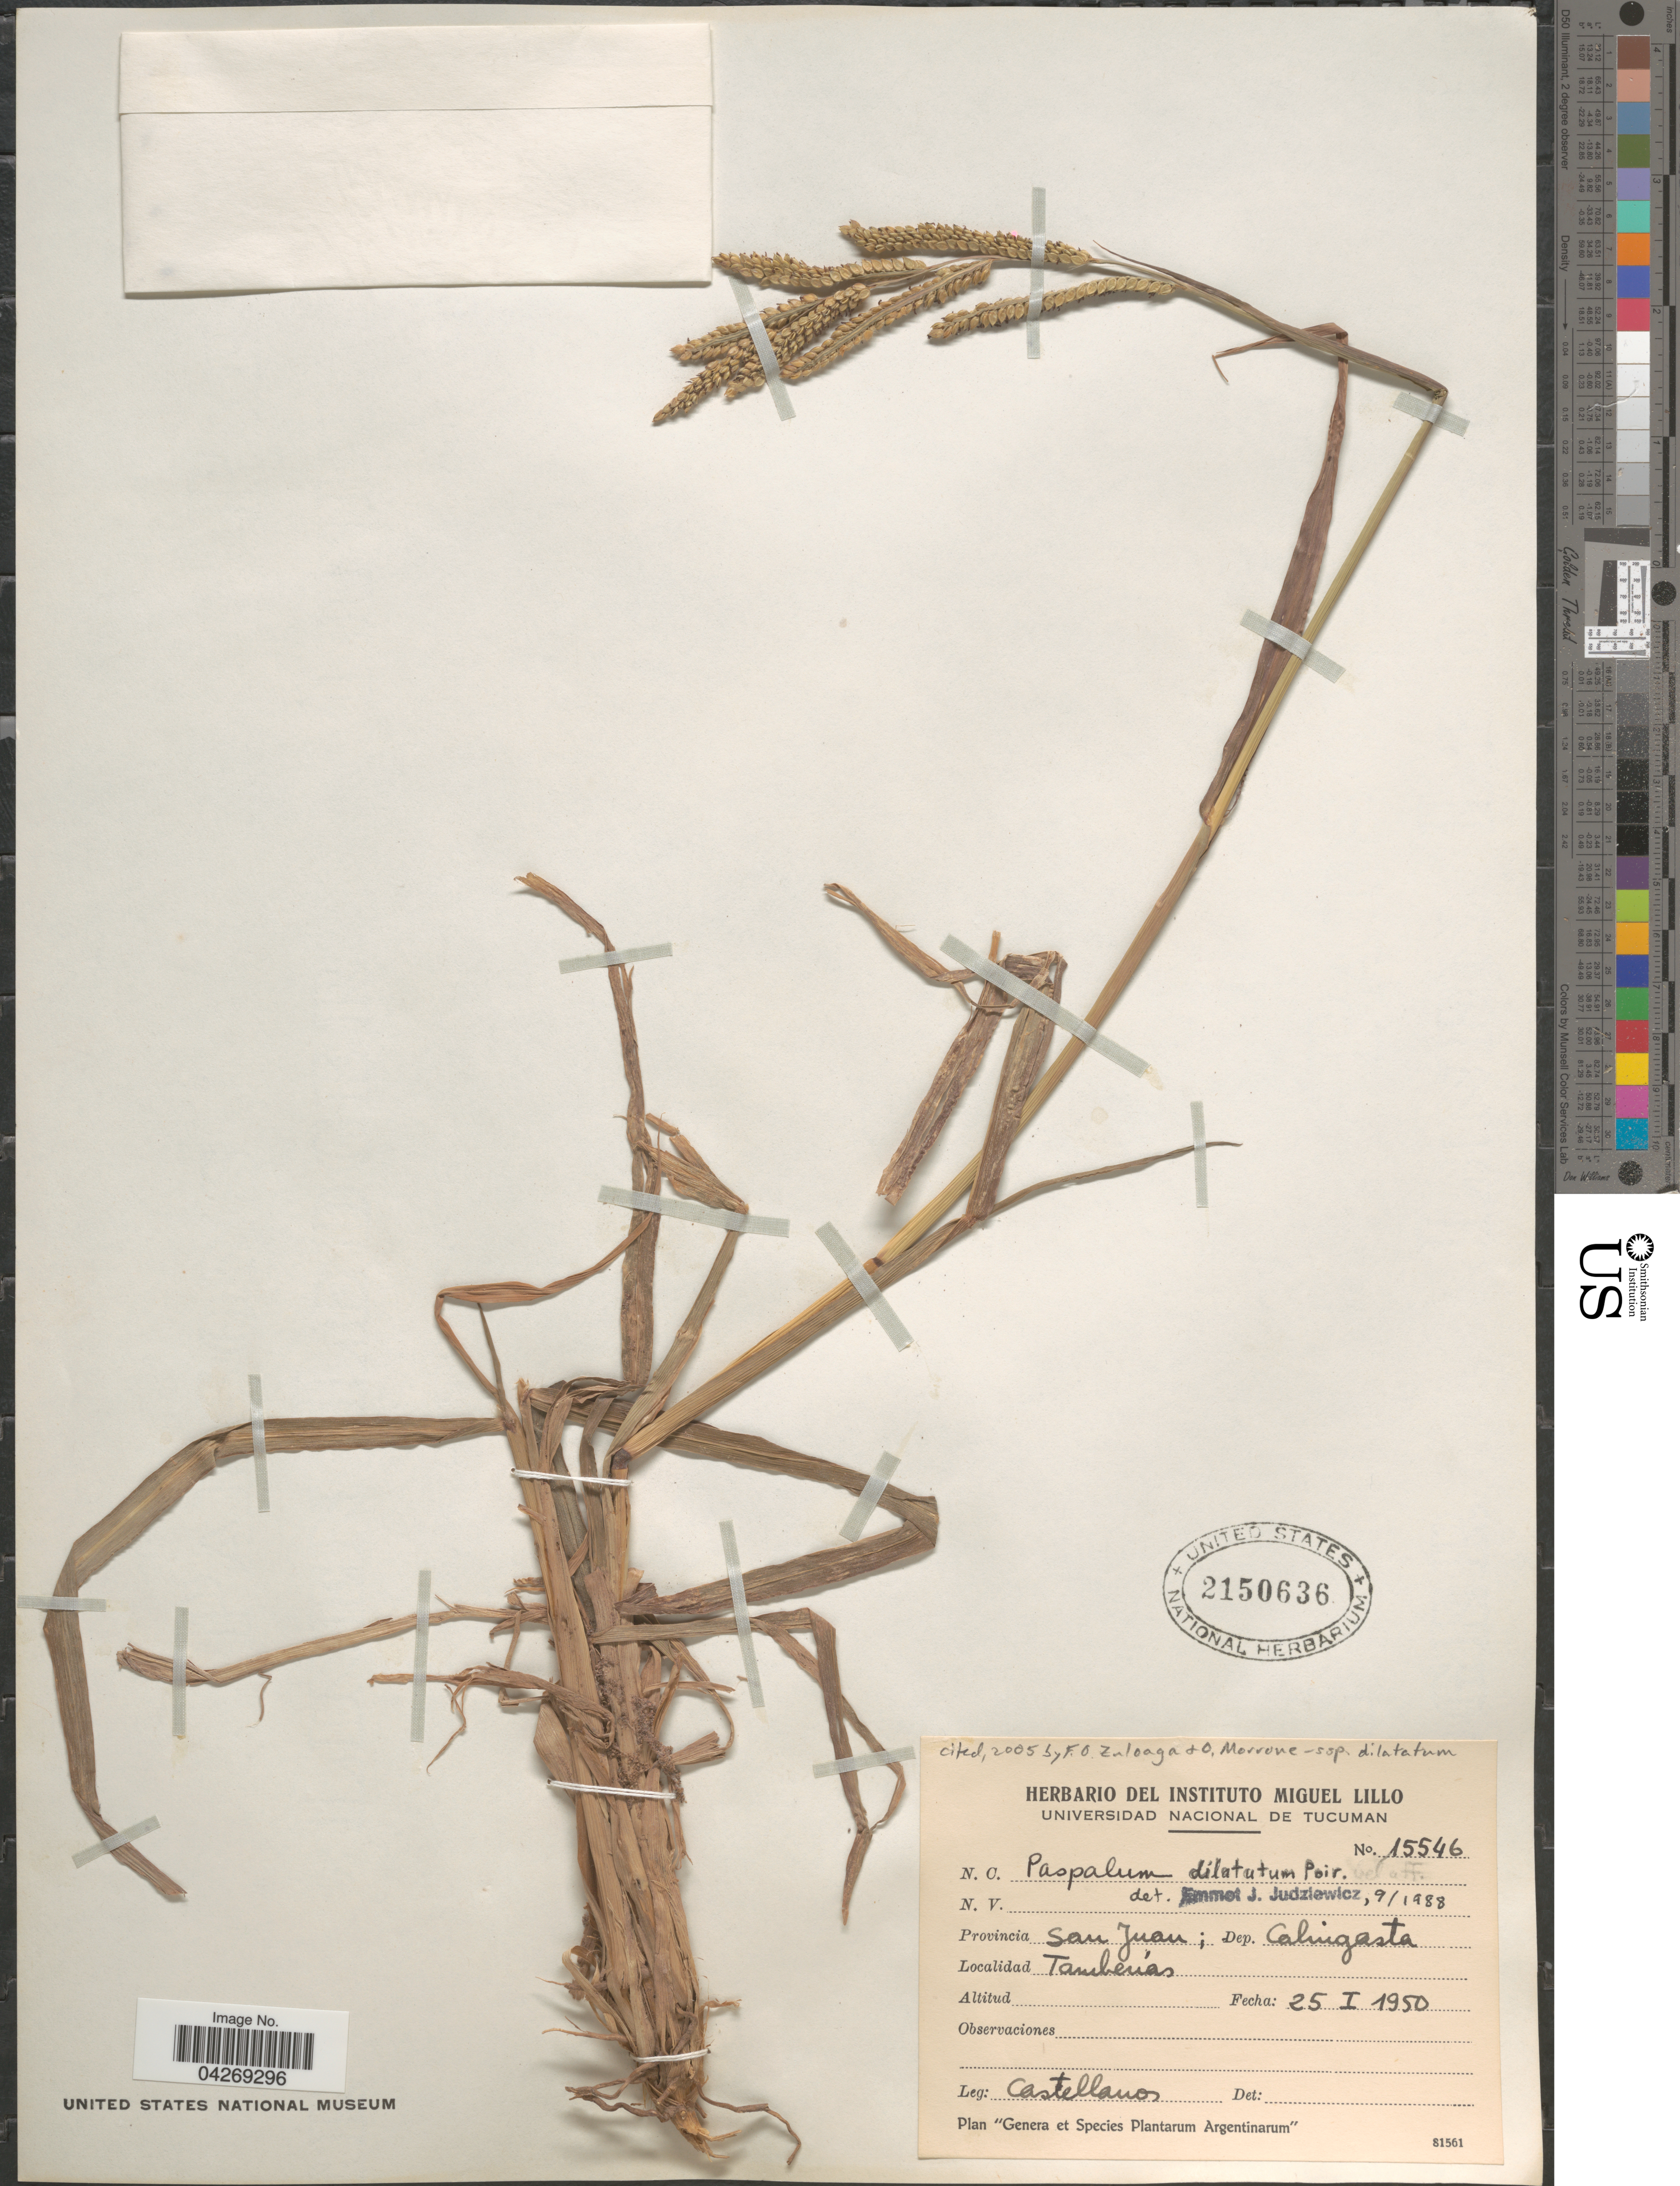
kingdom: Plantae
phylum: Tracheophyta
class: Liliopsida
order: Poales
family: Poaceae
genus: Paspalum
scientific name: Paspalum dilatatum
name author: Poir.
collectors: -- Castellanos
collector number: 15546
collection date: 1950-01-25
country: Argentina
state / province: San Juan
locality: Dep. Calingasta. Tamberías.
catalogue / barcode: US 2150636